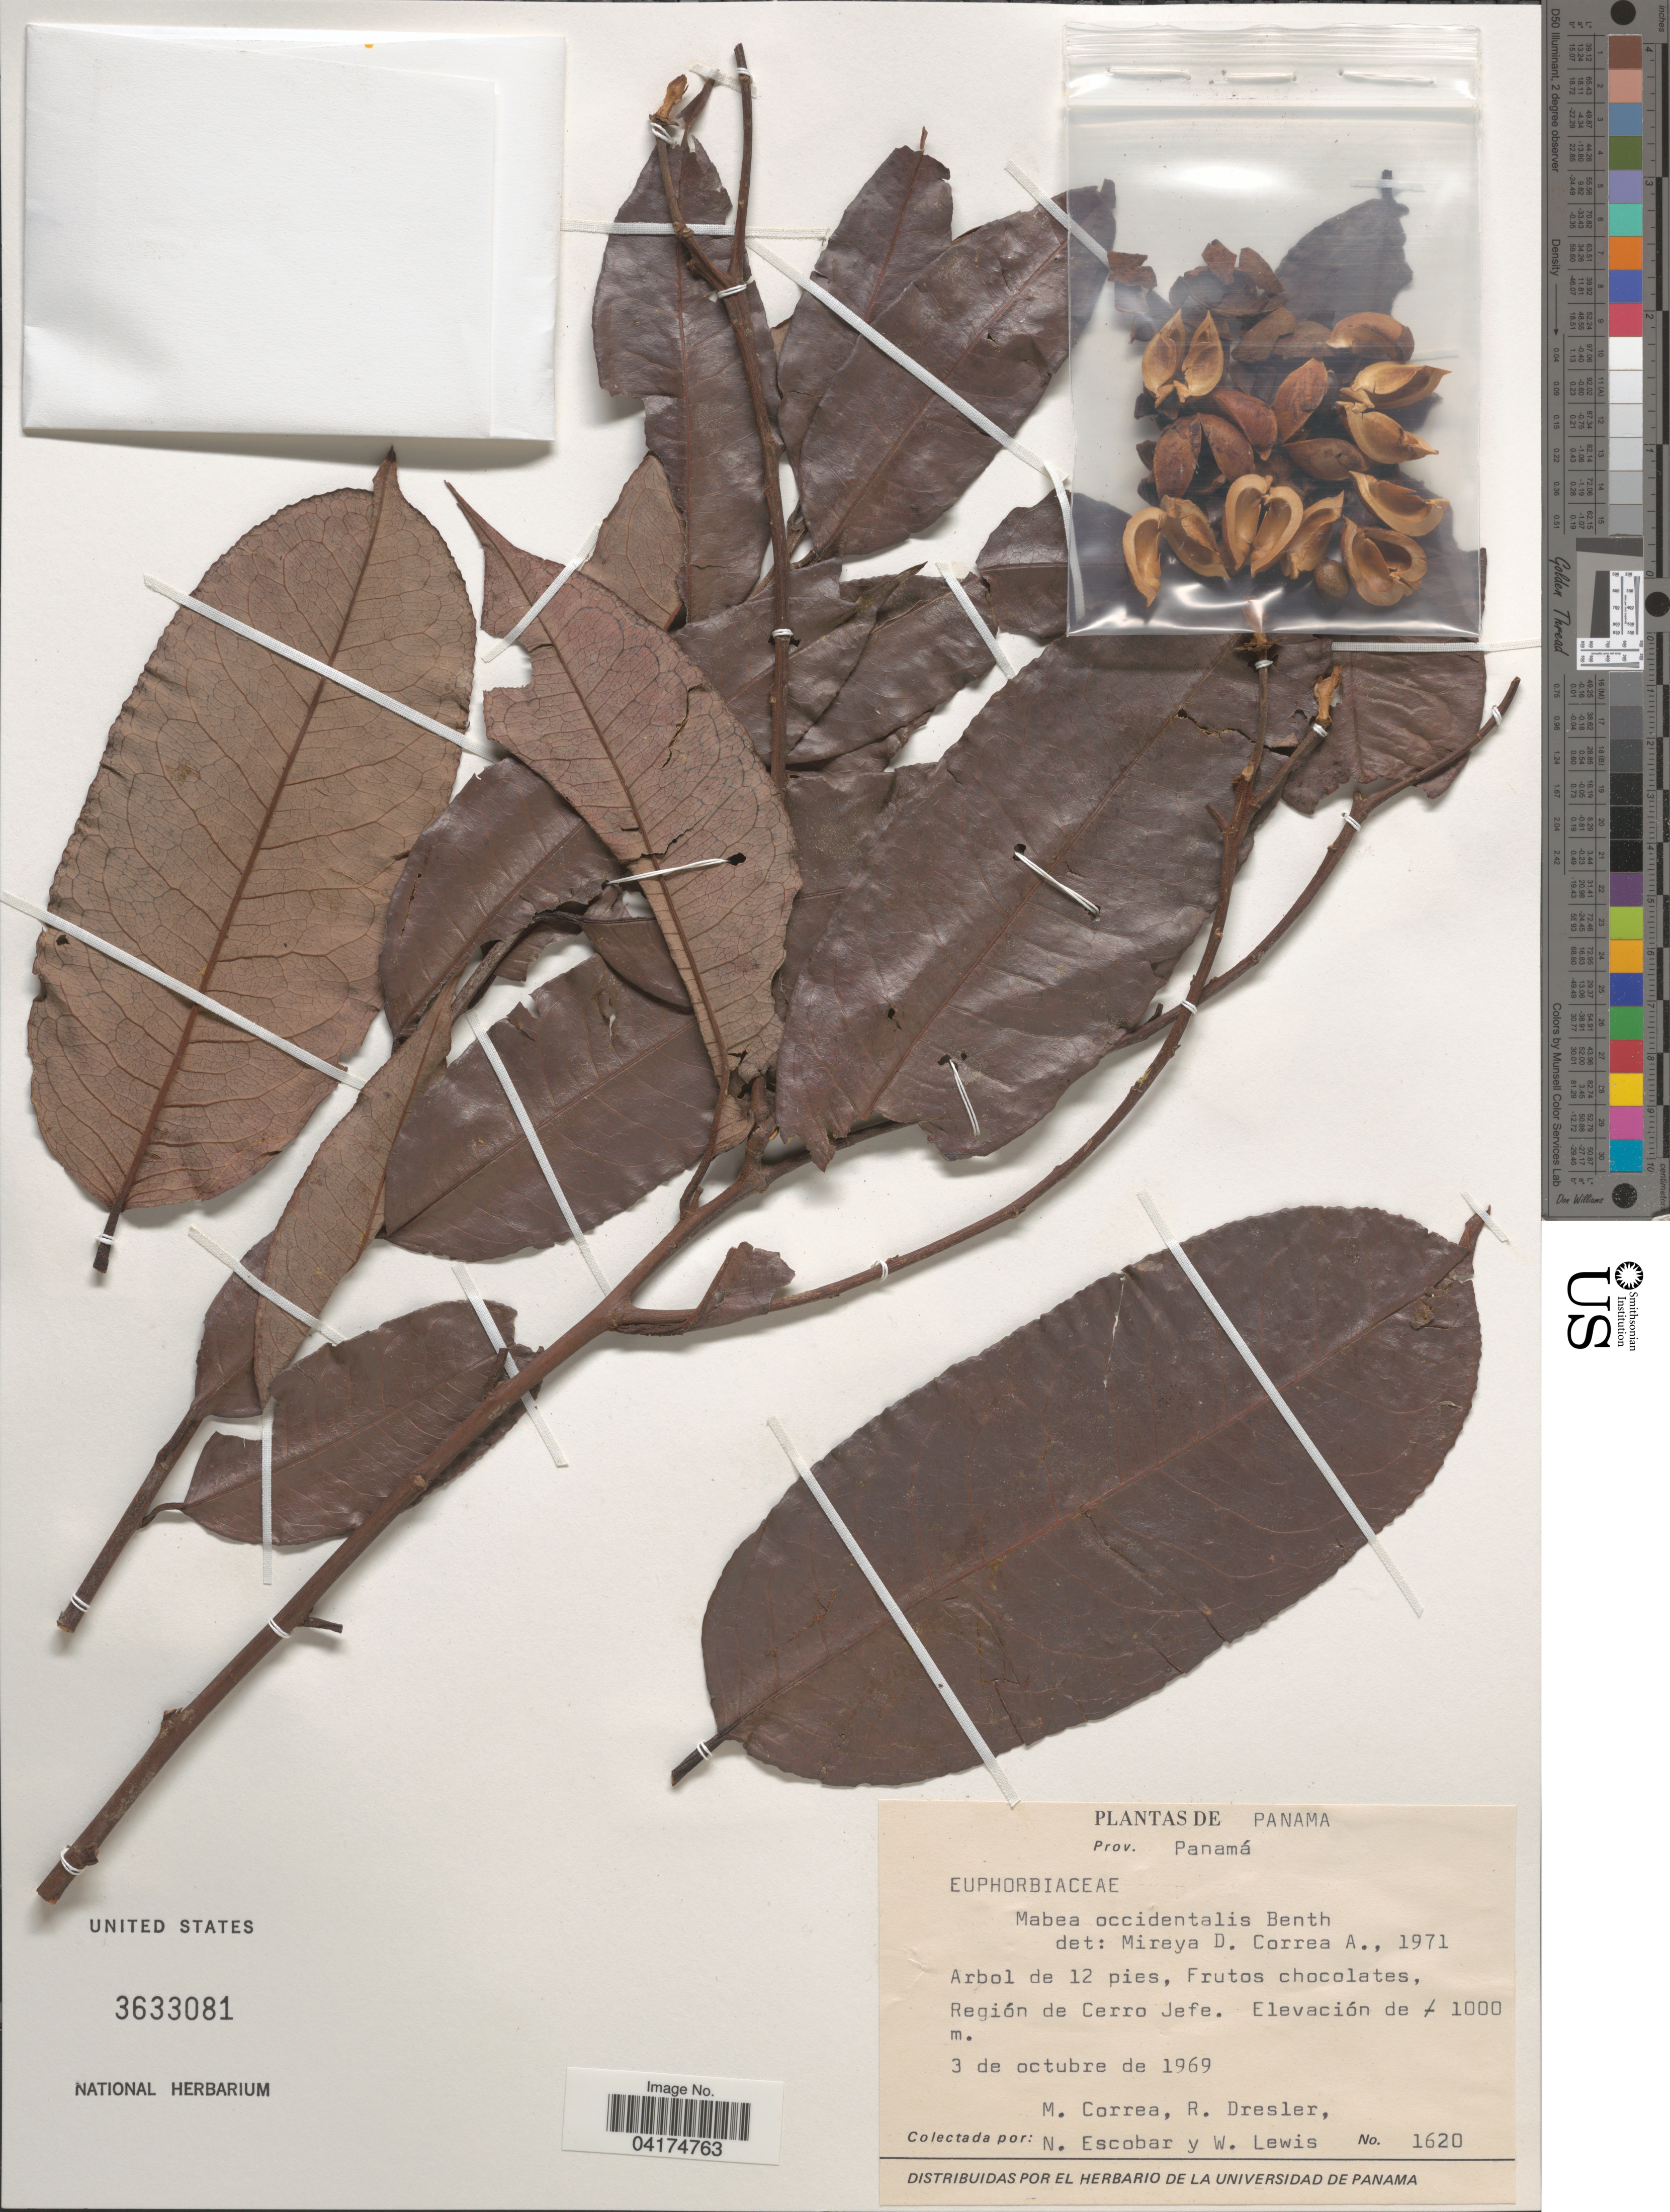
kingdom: Plantae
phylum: Tracheophyta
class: Magnoliopsida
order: Malpighiales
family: Euphorbiaceae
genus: Mabea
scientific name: Mabea occidentalis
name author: Benth.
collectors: M. Correa, R. Dresler, N. Escobar & W. Lewis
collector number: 1620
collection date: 1969-10-03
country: Panama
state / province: Panamá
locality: Región de Cerro Jefe.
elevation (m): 1000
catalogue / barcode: US 3633081